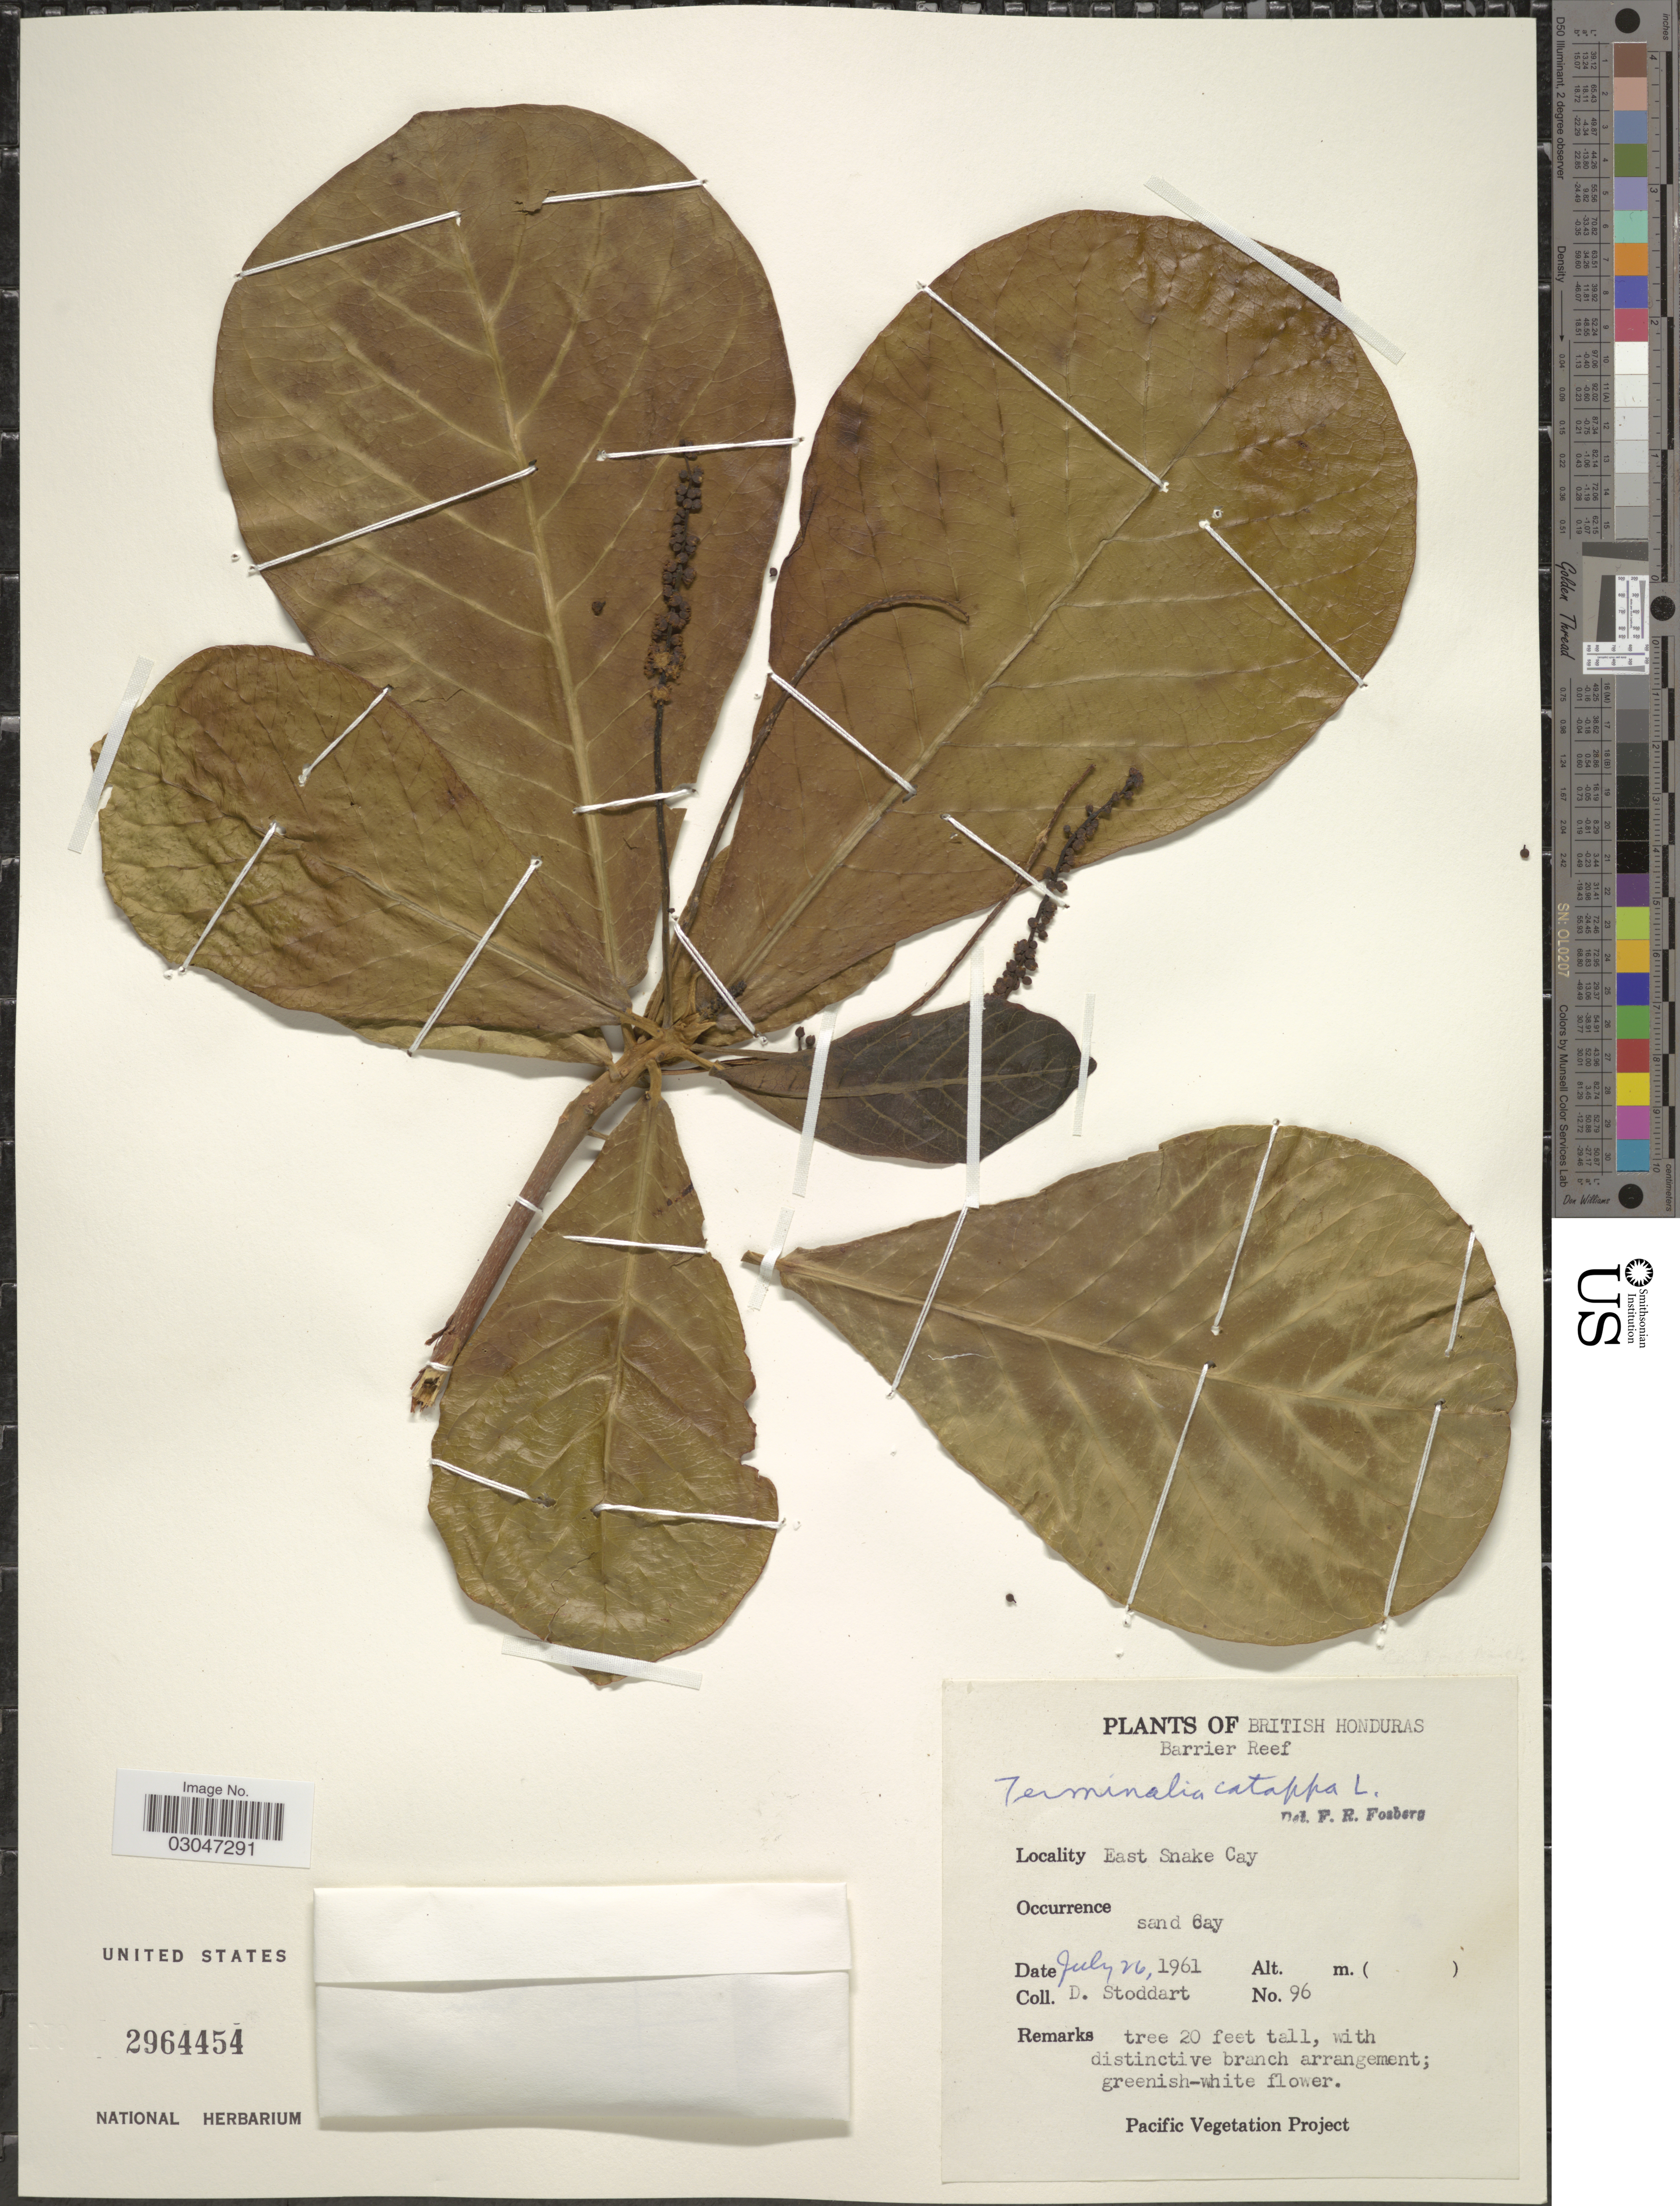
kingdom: Plantae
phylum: Tracheophyta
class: Magnoliopsida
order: Myrtales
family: Combretaceae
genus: Terminalia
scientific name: Terminalia catappa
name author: L.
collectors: D. Stoddart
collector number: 96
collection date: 1961-07-26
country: Belize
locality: British Honduras. Barrier Reef. East Snake Cay.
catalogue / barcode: US 2964454